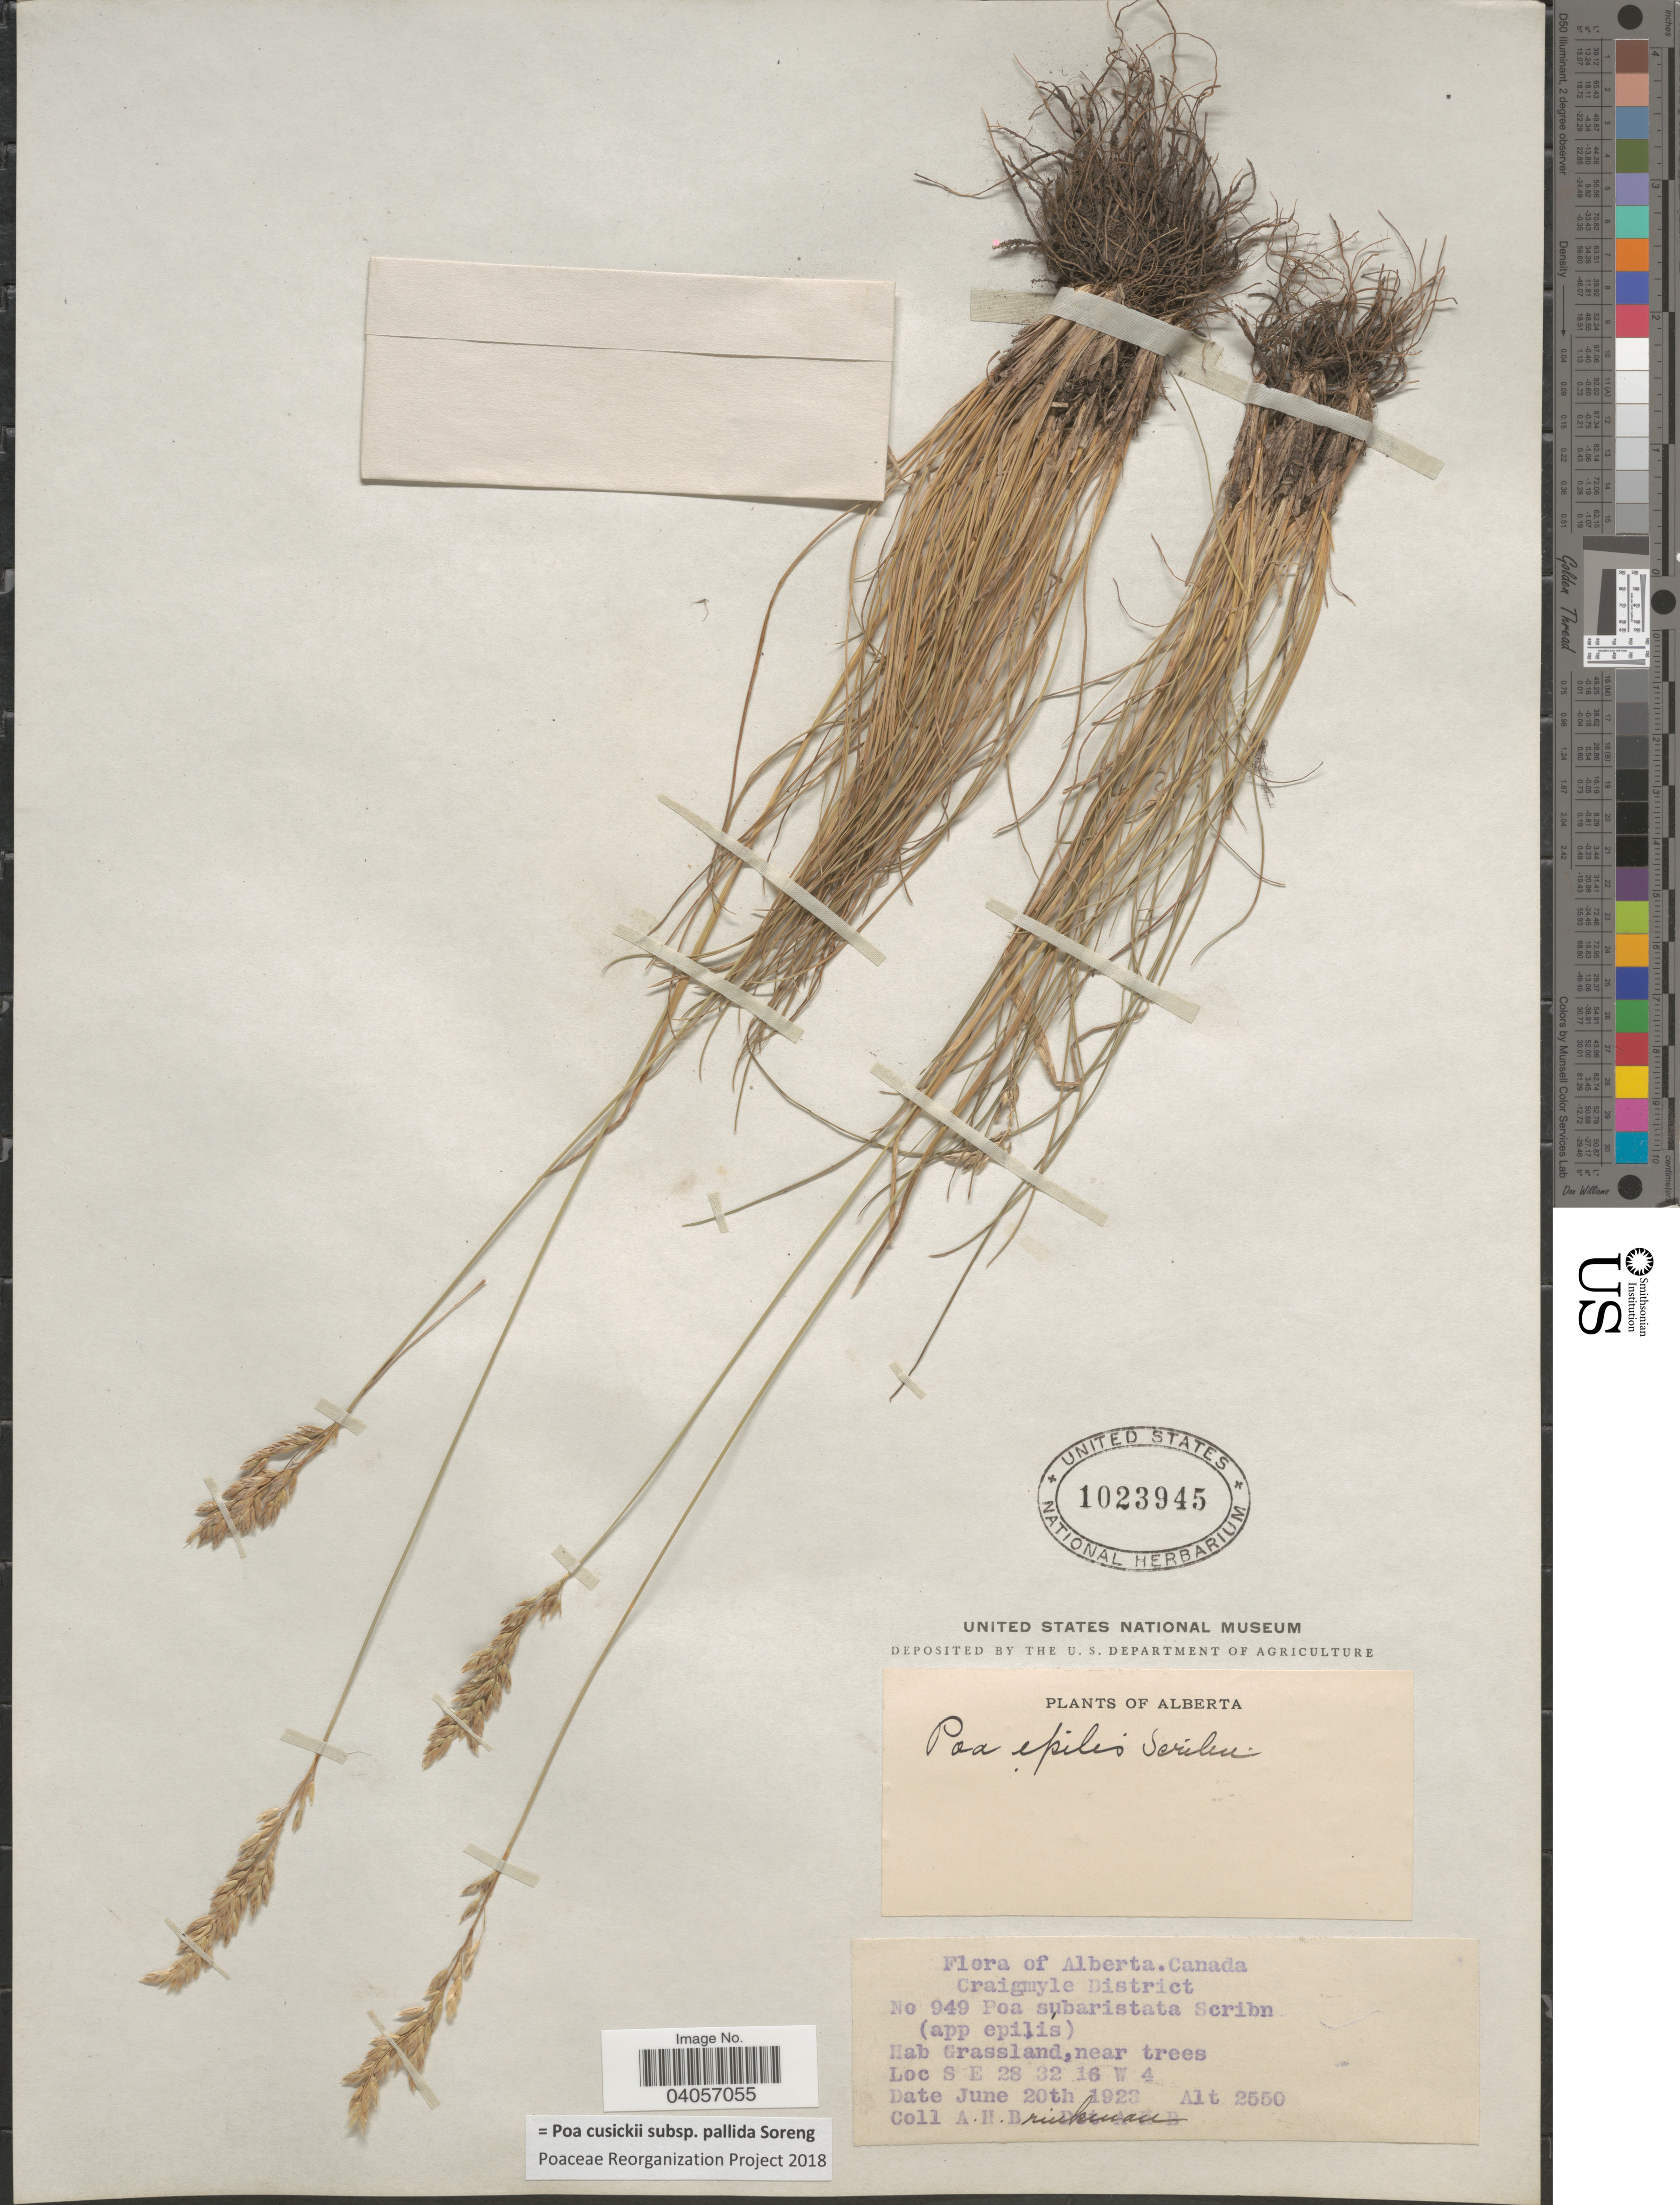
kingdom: Plantae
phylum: Tracheophyta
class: Liliopsida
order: Poales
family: Poaceae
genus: Poa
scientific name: Poa cusickii subsp. pallida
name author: Soreng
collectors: A. Brinkman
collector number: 949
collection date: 1923-06-20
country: Canada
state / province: Alberta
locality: Craigmyle District. S E 28 32 16 W 4.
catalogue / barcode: US 1023945